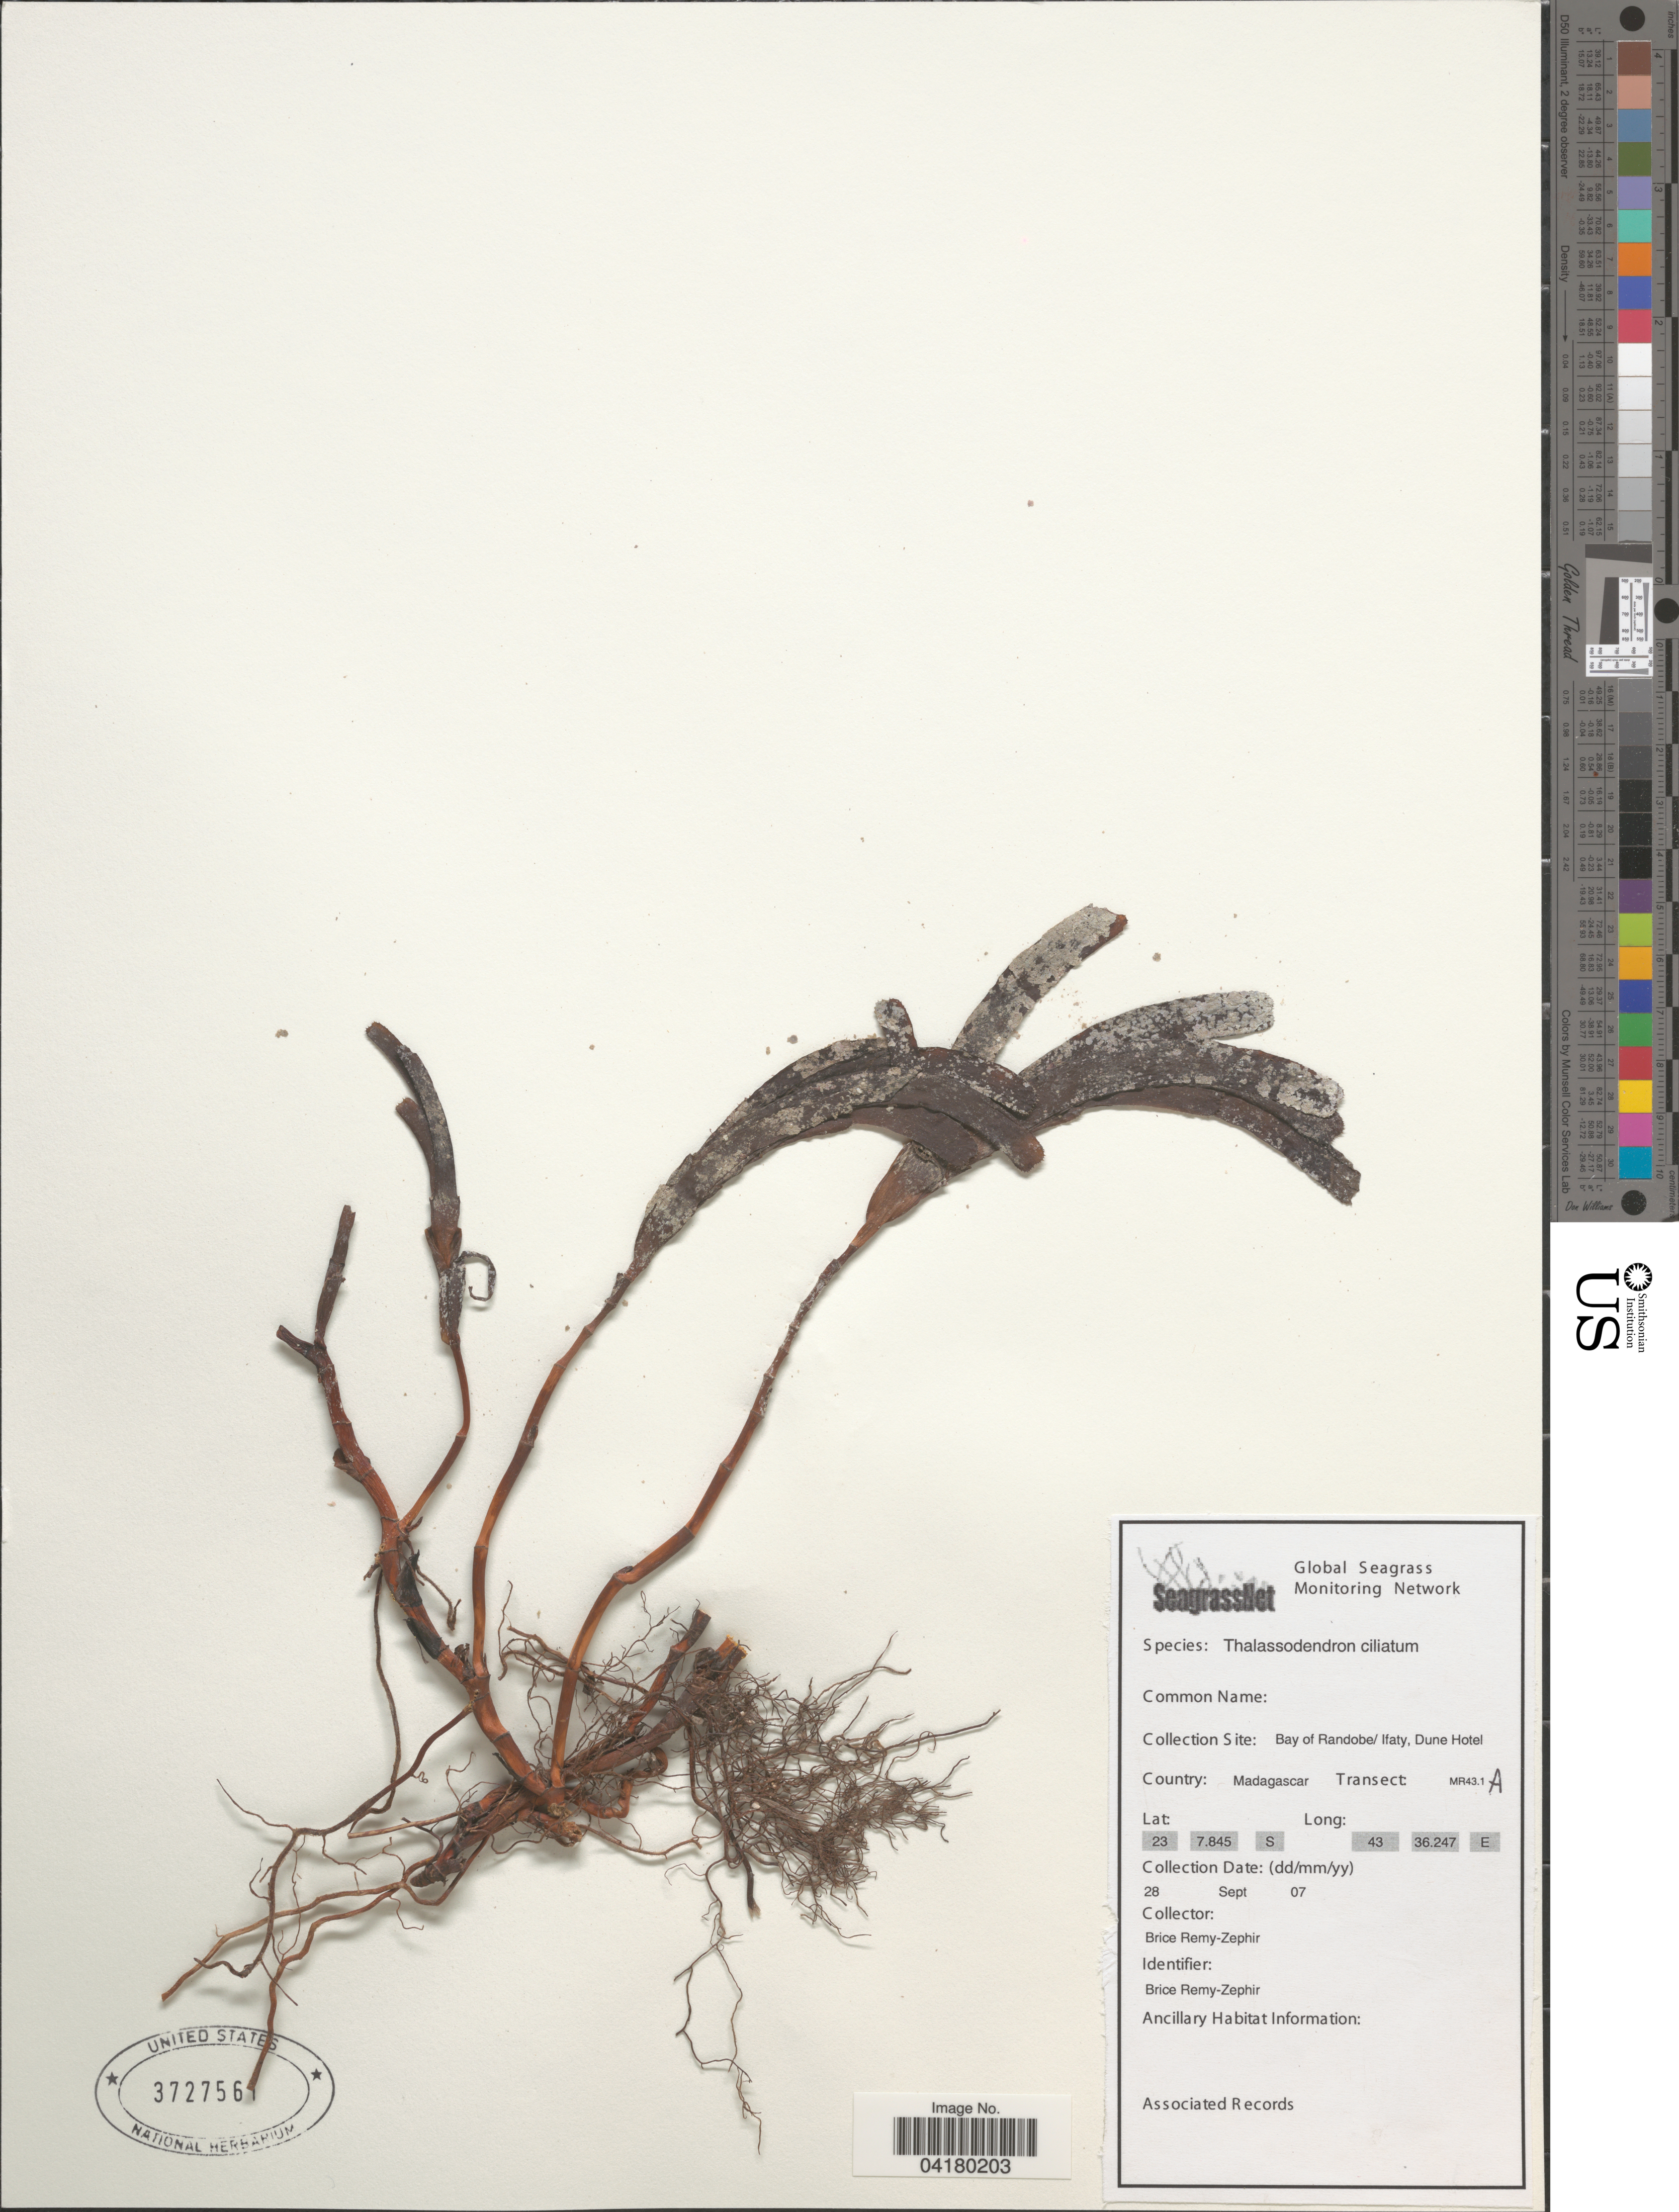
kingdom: Plantae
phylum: Tracheophyta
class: Liliopsida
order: Alismatales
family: Cymodoceaceae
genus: Thalassodendron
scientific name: Thalassodendron ciliatum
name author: (Forssk.) Hartog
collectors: B. Remy-Zephir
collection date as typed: Transcribed d/m/y: 28/9/7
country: Madagascar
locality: Bay of Randobe/ Ifaty, Dune Hotel. Transect: MR43.1 A.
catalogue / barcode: US 3727561